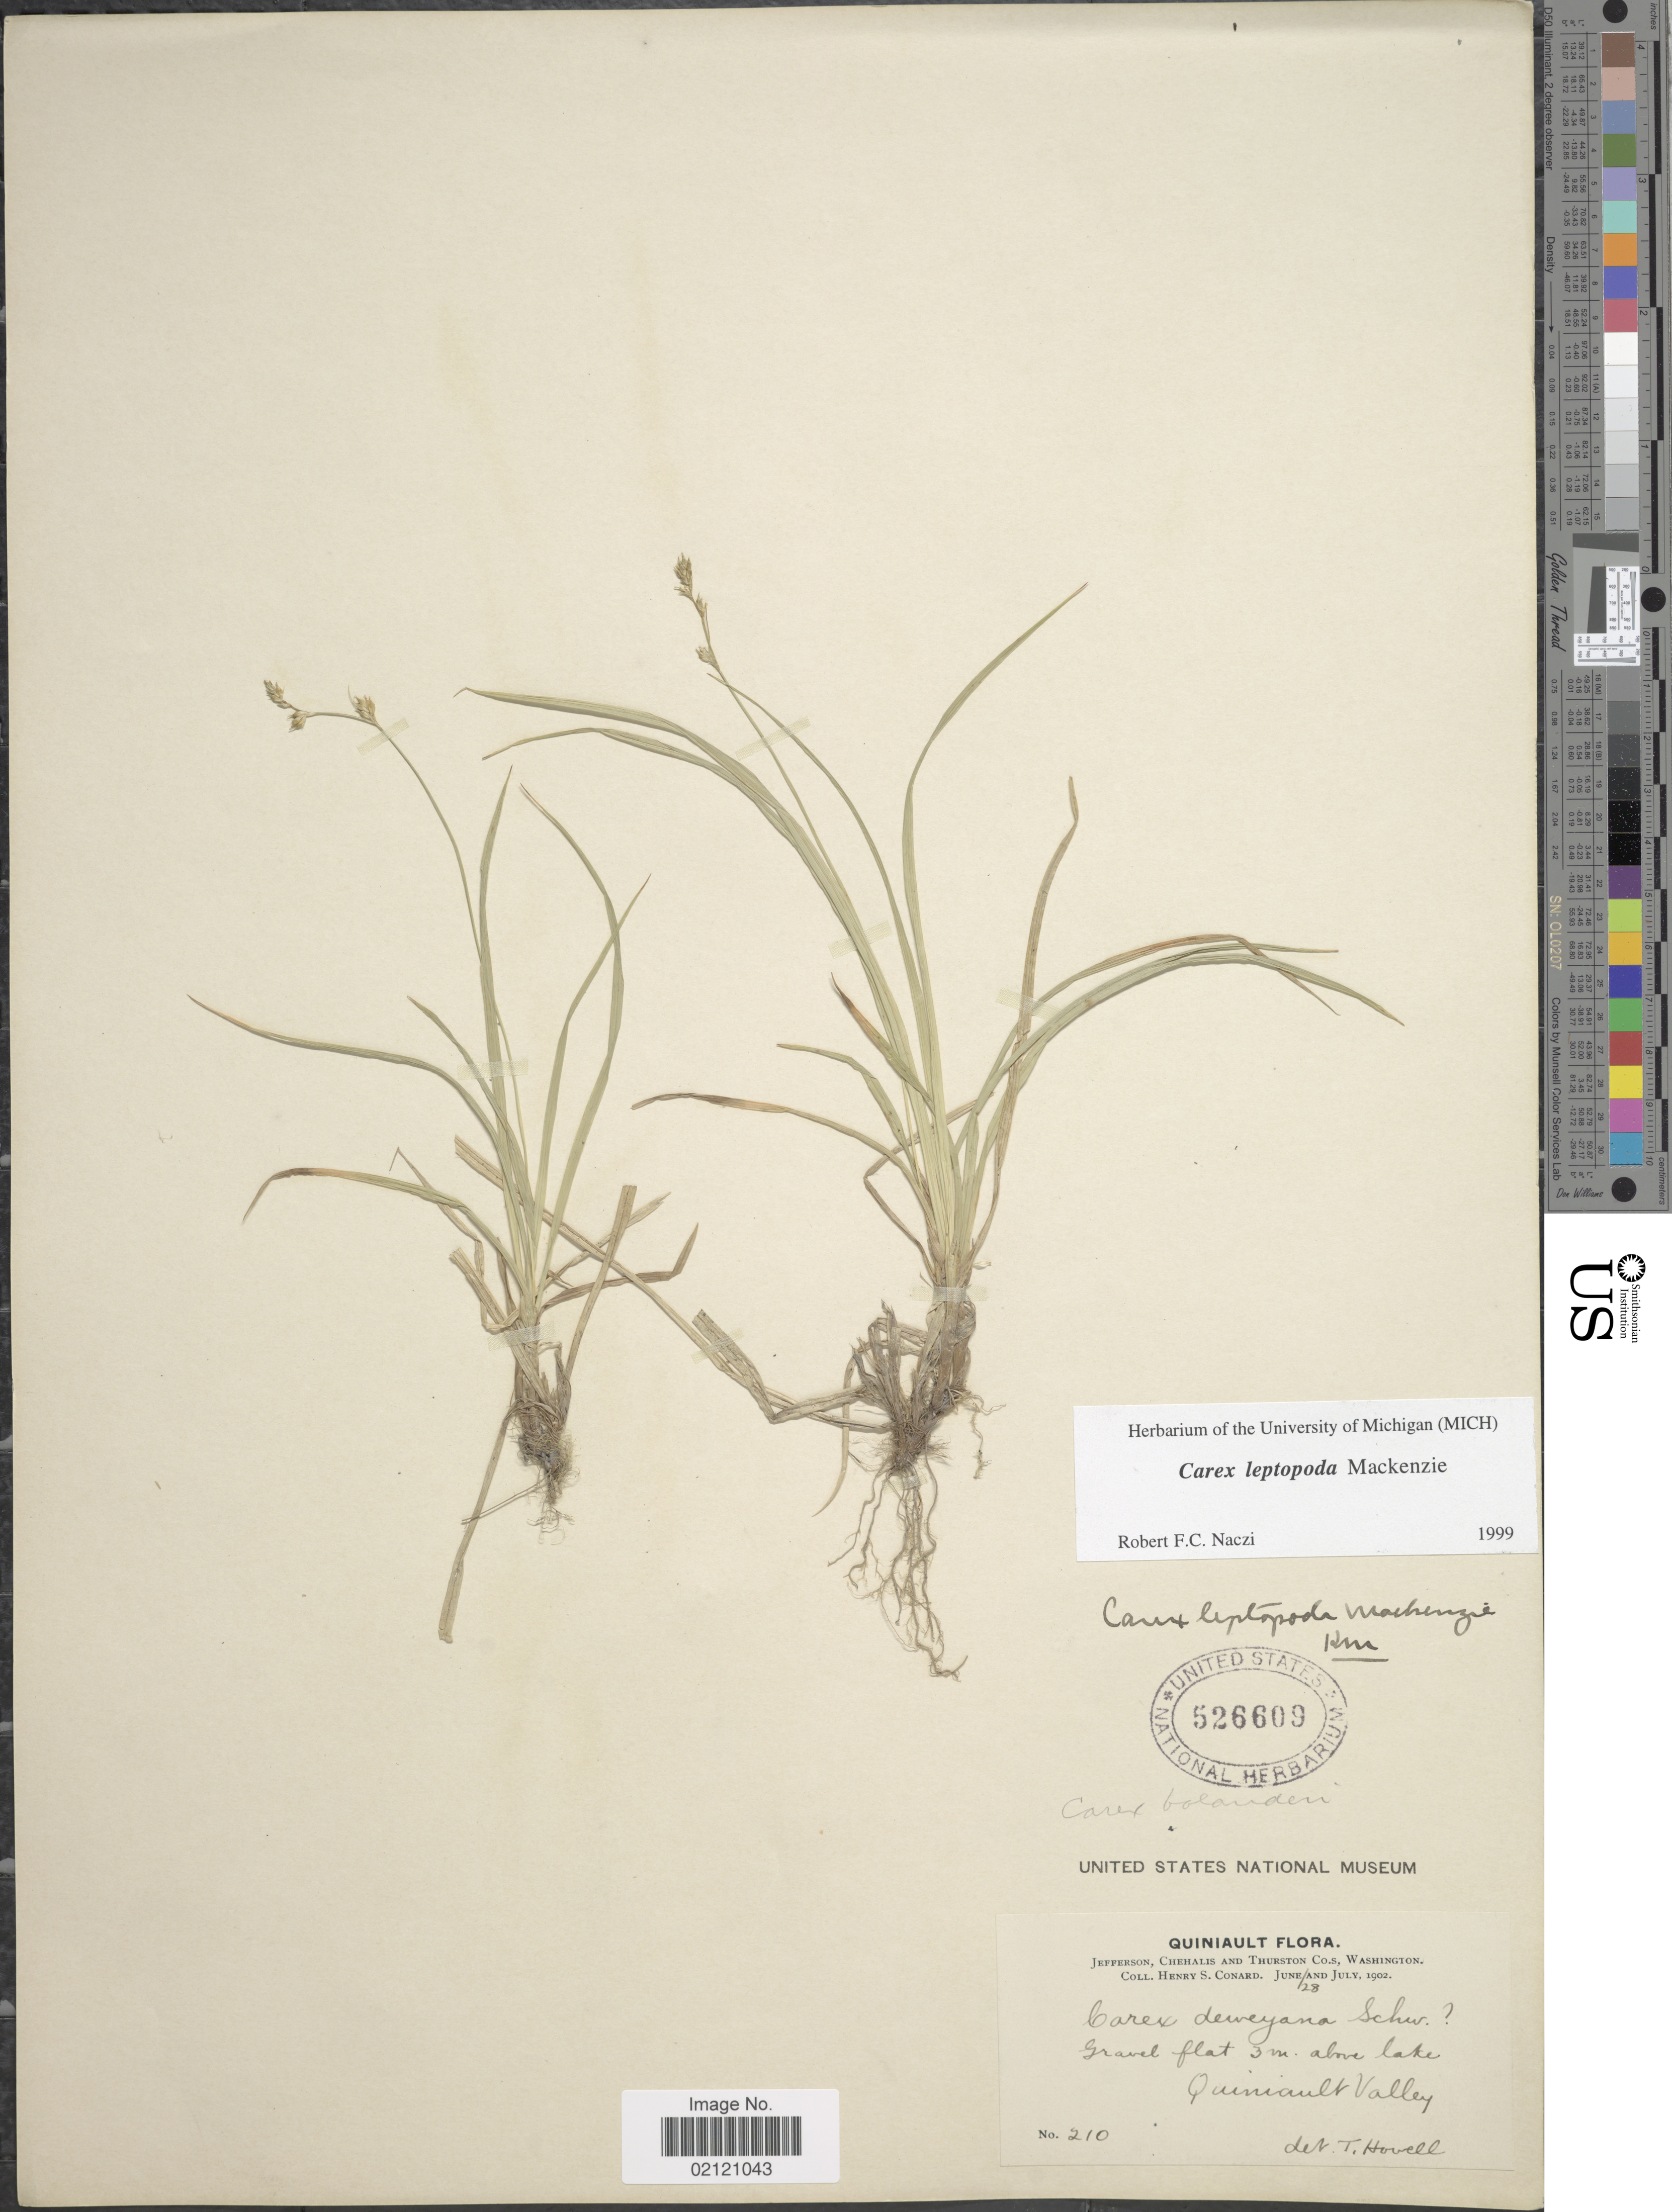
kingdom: Plantae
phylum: Tracheophyta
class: Liliopsida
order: Poales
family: Cyperaceae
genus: Carex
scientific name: Carex leptopoda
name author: Mack.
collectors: H. S. Conard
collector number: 210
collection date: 1902-06-28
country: United States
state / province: Washington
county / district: Thurston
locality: Quiniault, Jefferson, Chehalis and Thurston Co., Gravel bank 3 m. above lake, Quiniault Valley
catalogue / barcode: US 526609